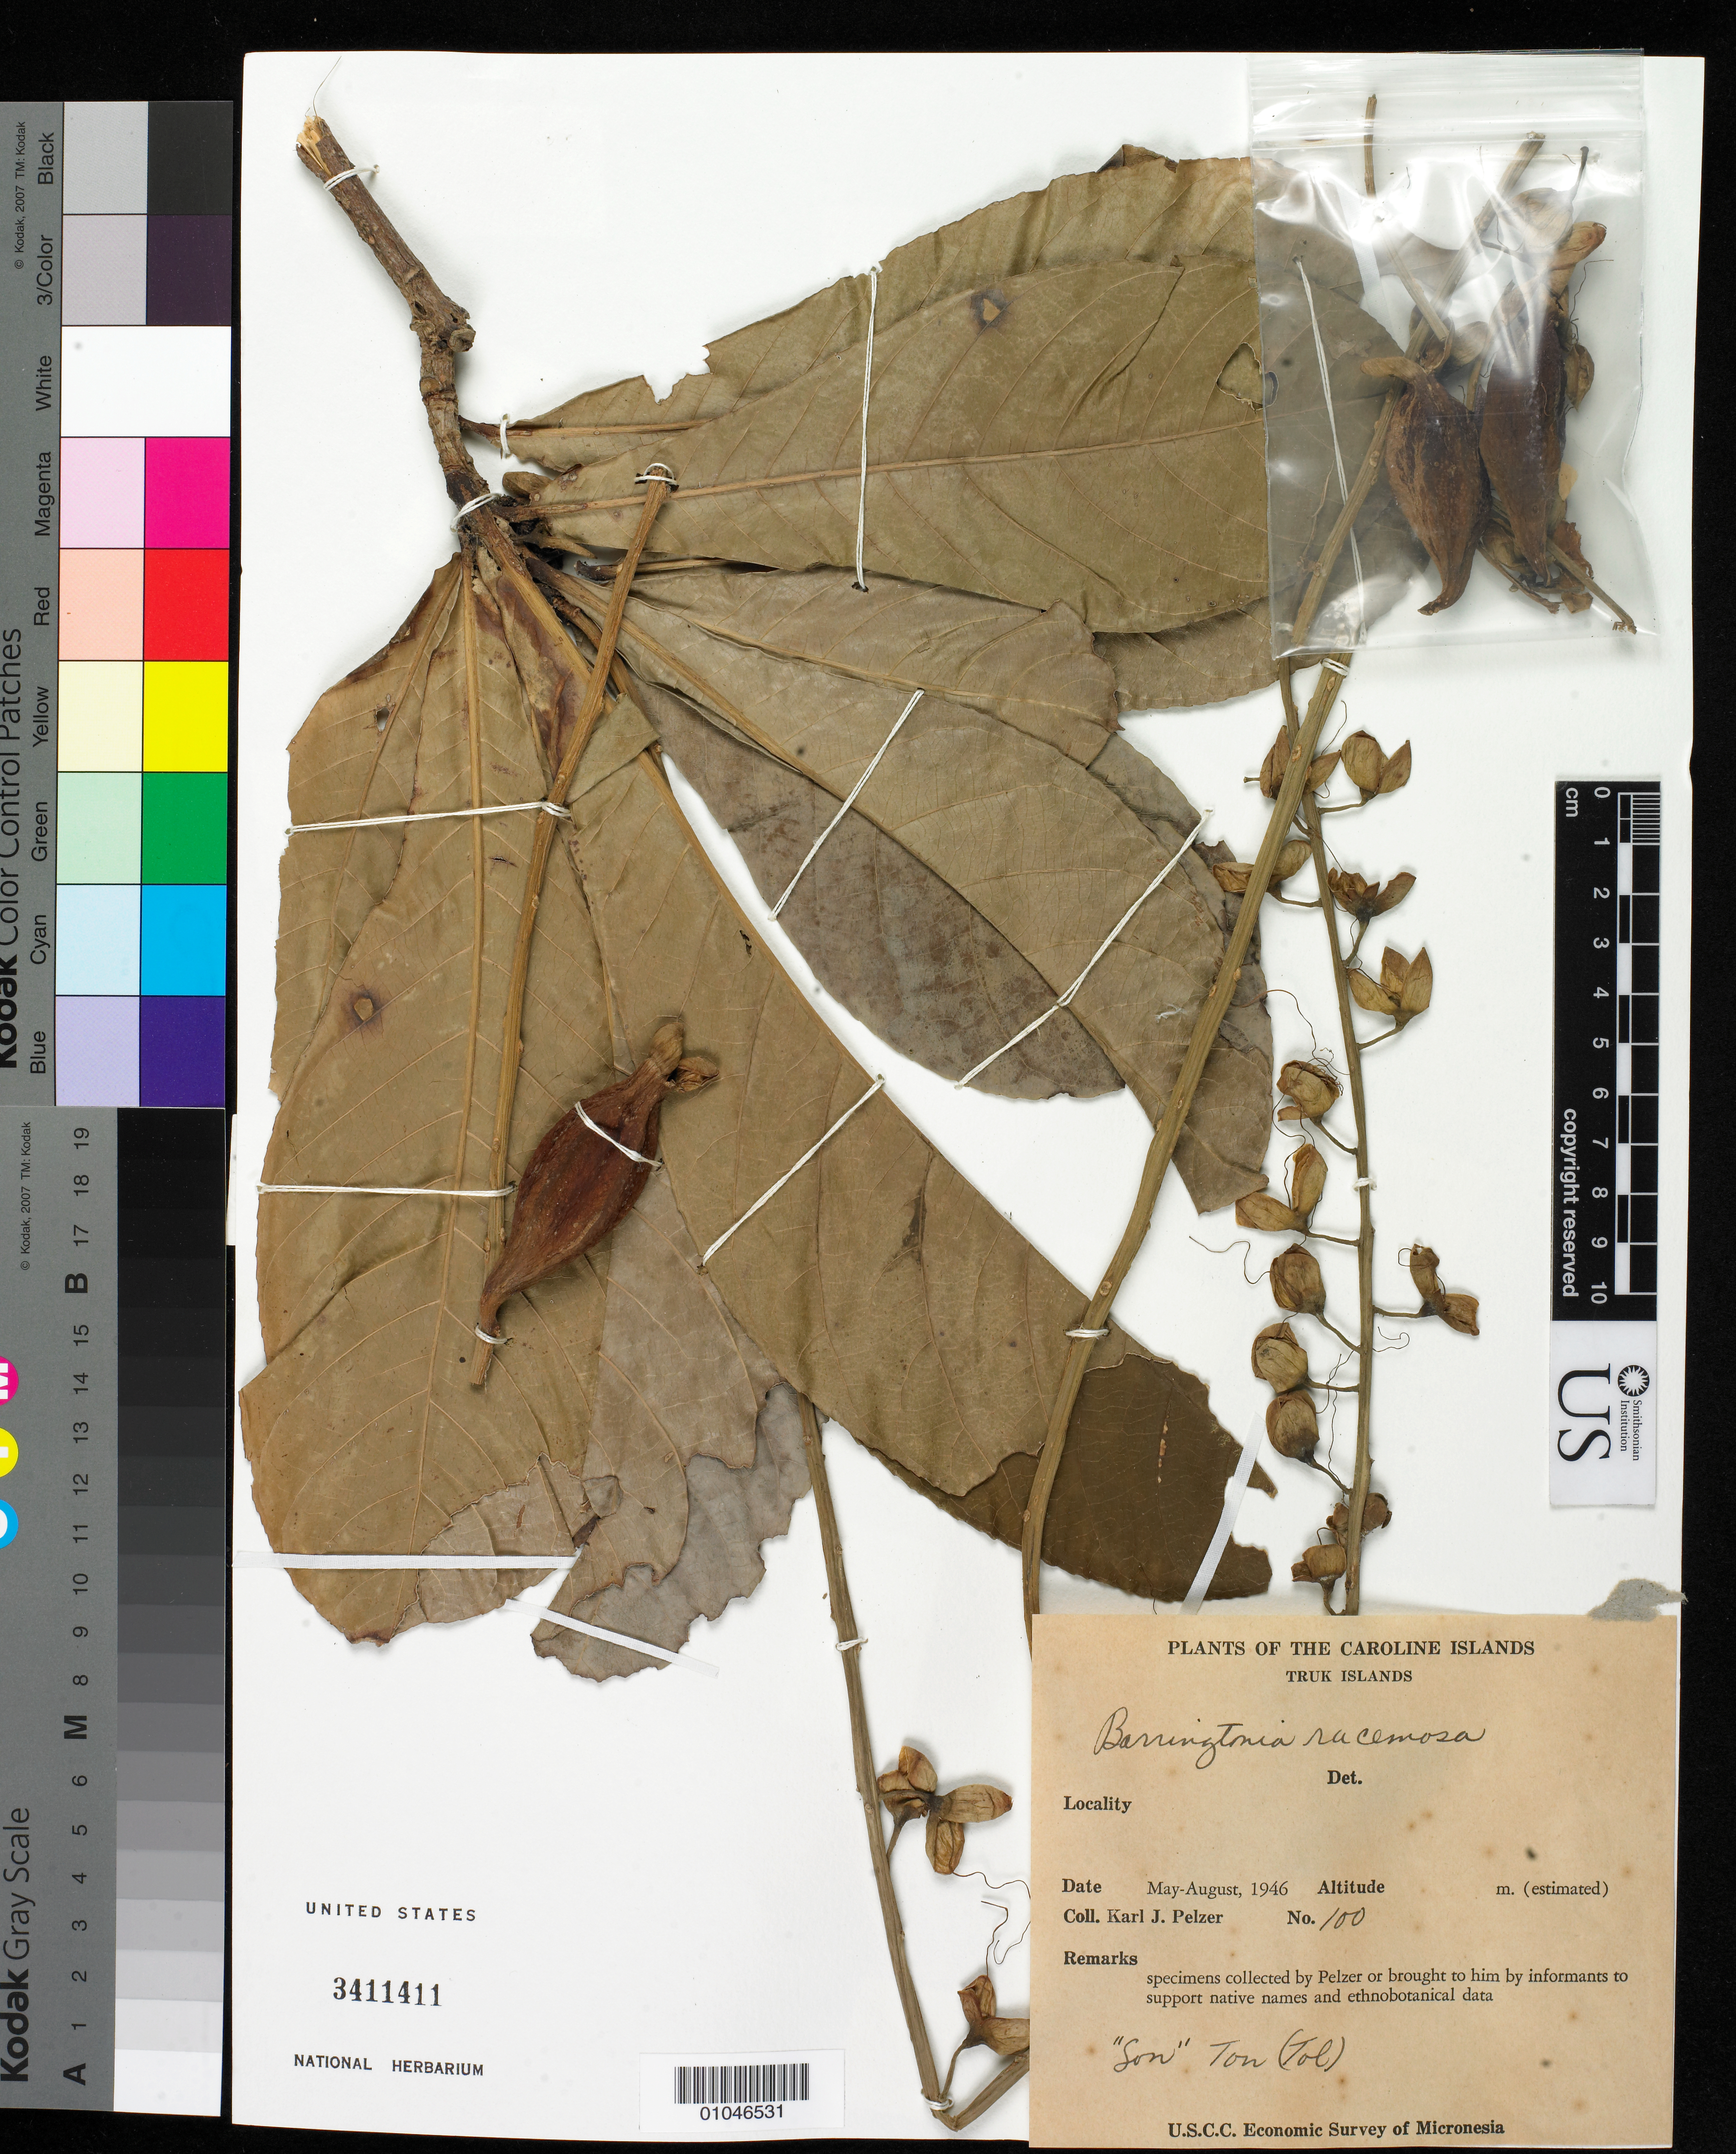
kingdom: Plantae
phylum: Tracheophyta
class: Magnoliopsida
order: Ericales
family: Lecythidaceae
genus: Barringtonia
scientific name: Barringtonia racemosa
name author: (L.) Spreng.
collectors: K. J. Pelzer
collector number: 100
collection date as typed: May 1946 to --Aug 1946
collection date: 1946-05/1946-08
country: Micronesia, Federated States of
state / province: Truk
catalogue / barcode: US 3411411